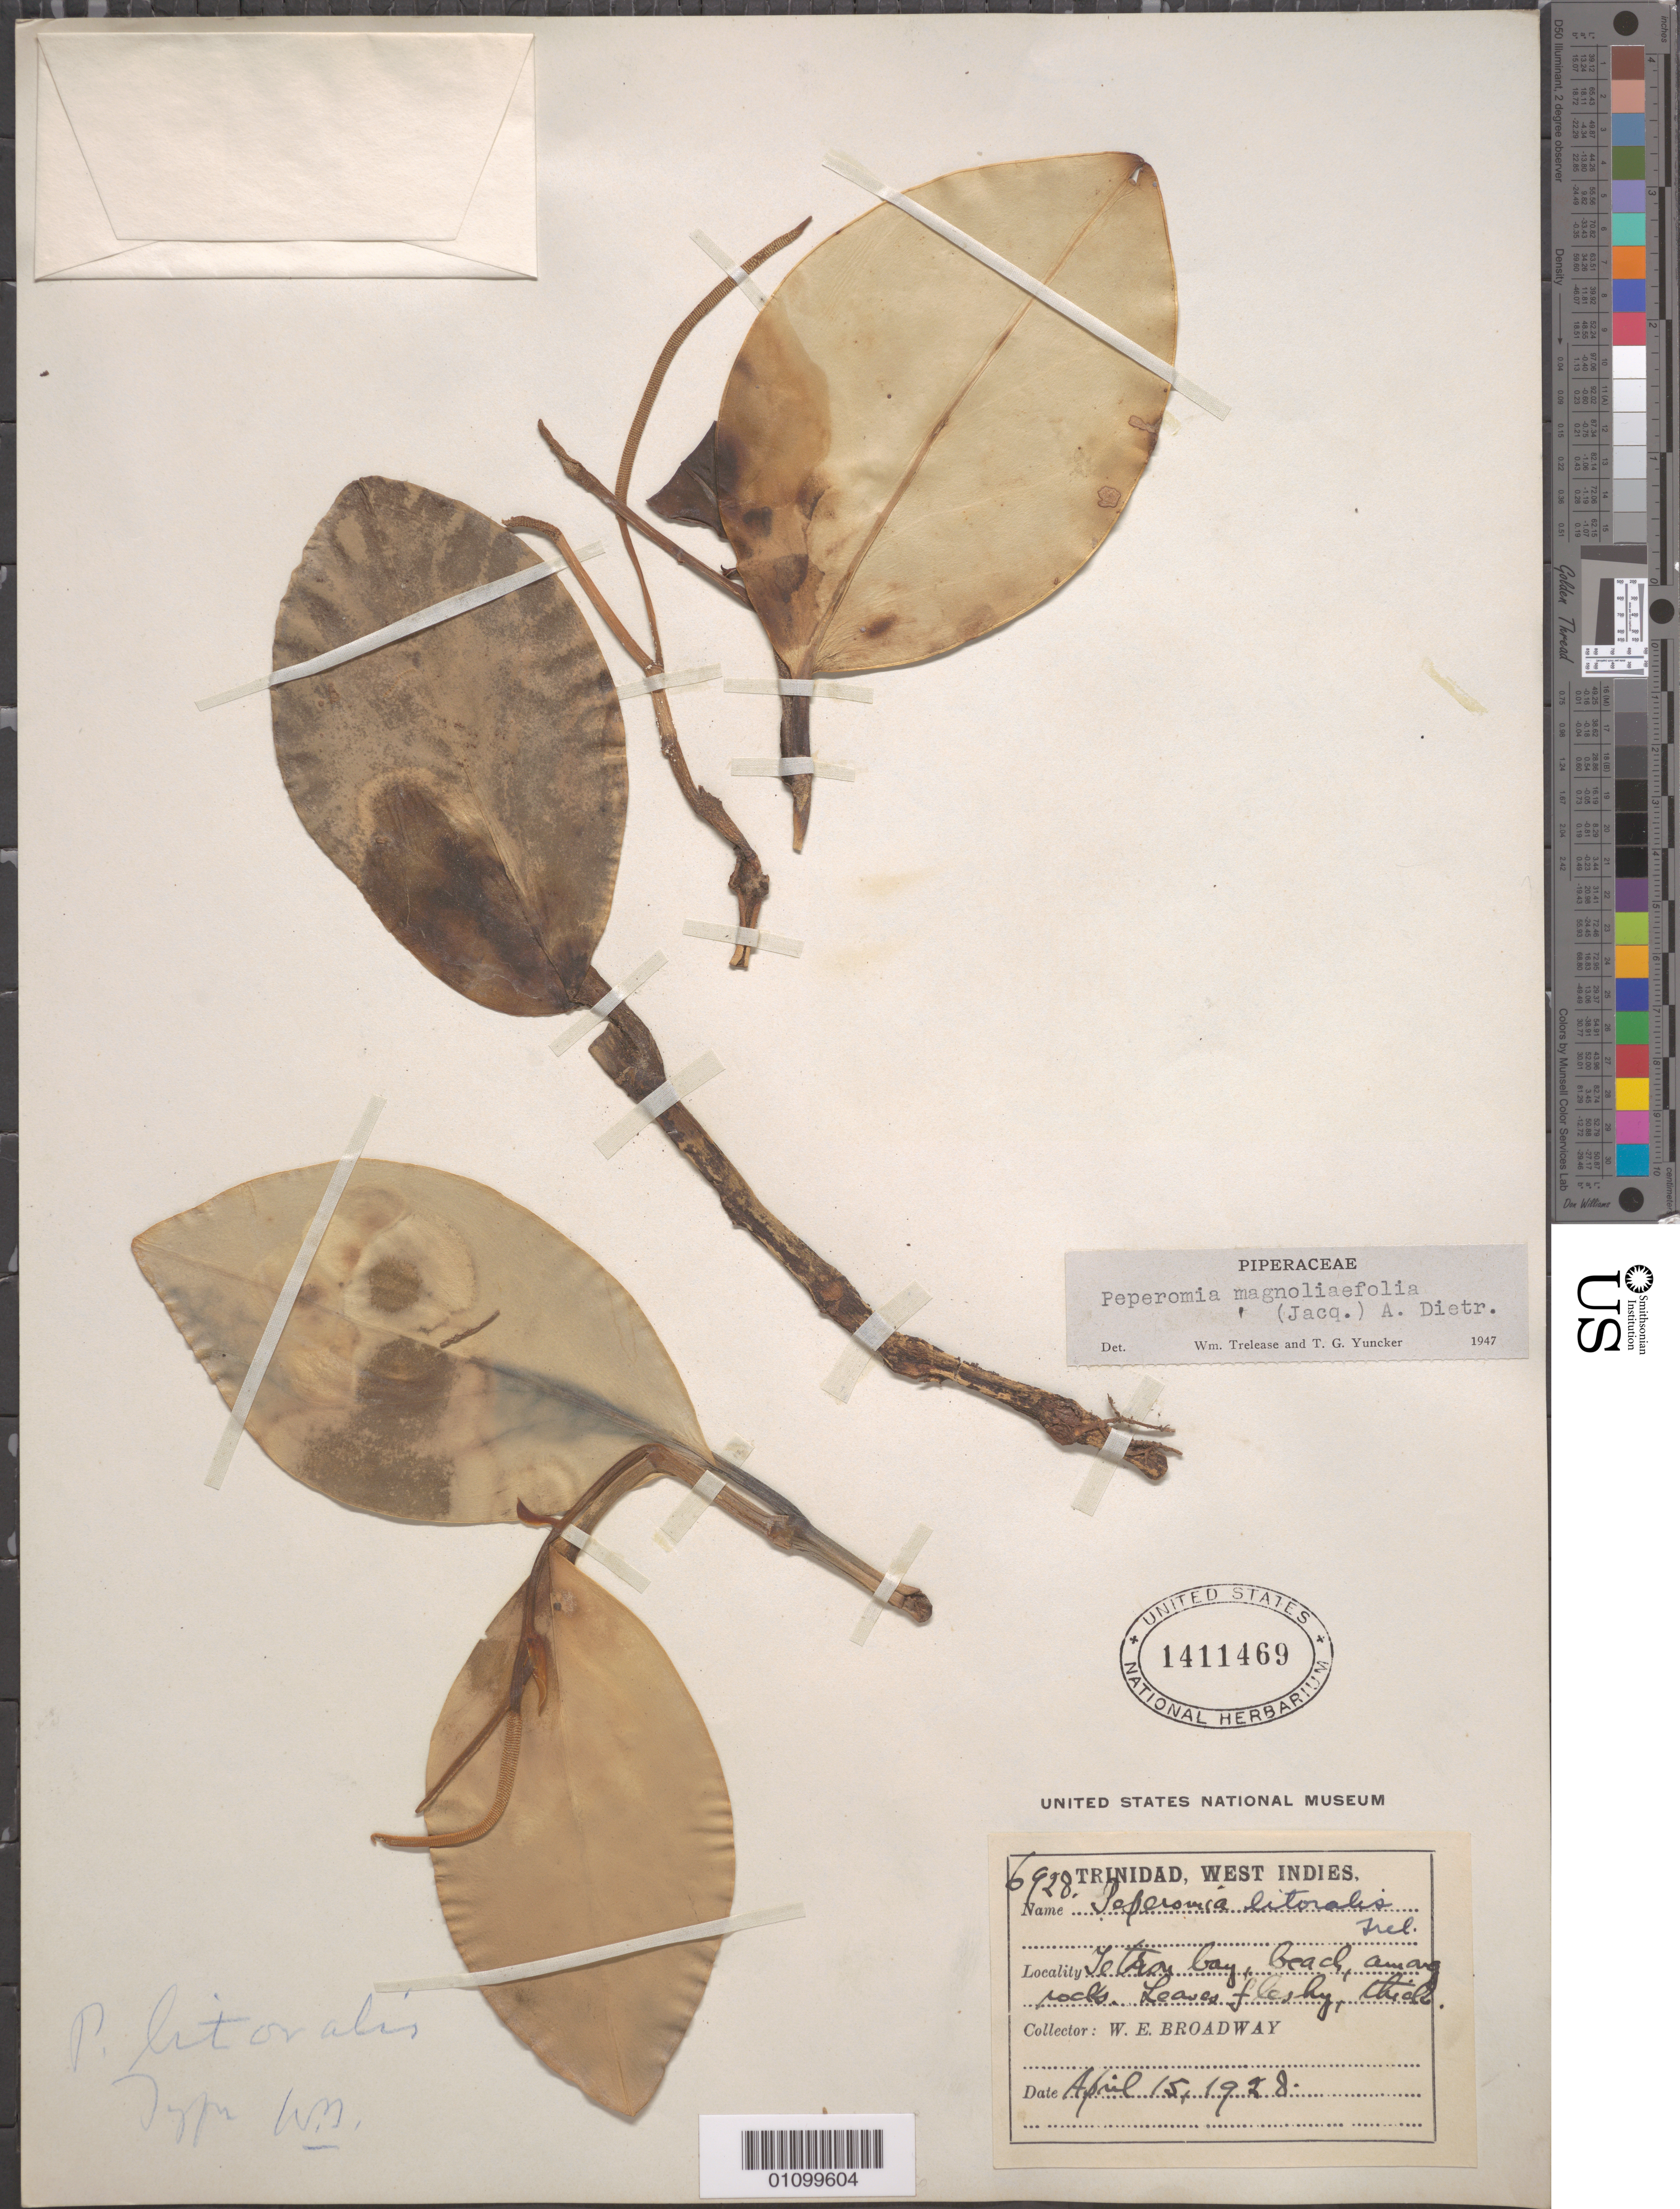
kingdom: Plantae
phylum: Tracheophyta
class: Magnoliopsida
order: Piperales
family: Piperaceae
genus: Peperomia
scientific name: Peperomia magnoliifolia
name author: (Jacq.) A. Dietr.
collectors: W. E. Broadway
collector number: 6928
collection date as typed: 15 Apr 1928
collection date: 1928-04-15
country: Trinidad and Tobago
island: Trinidad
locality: Tetsou bay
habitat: beach, among rocks.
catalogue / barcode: US 1411469